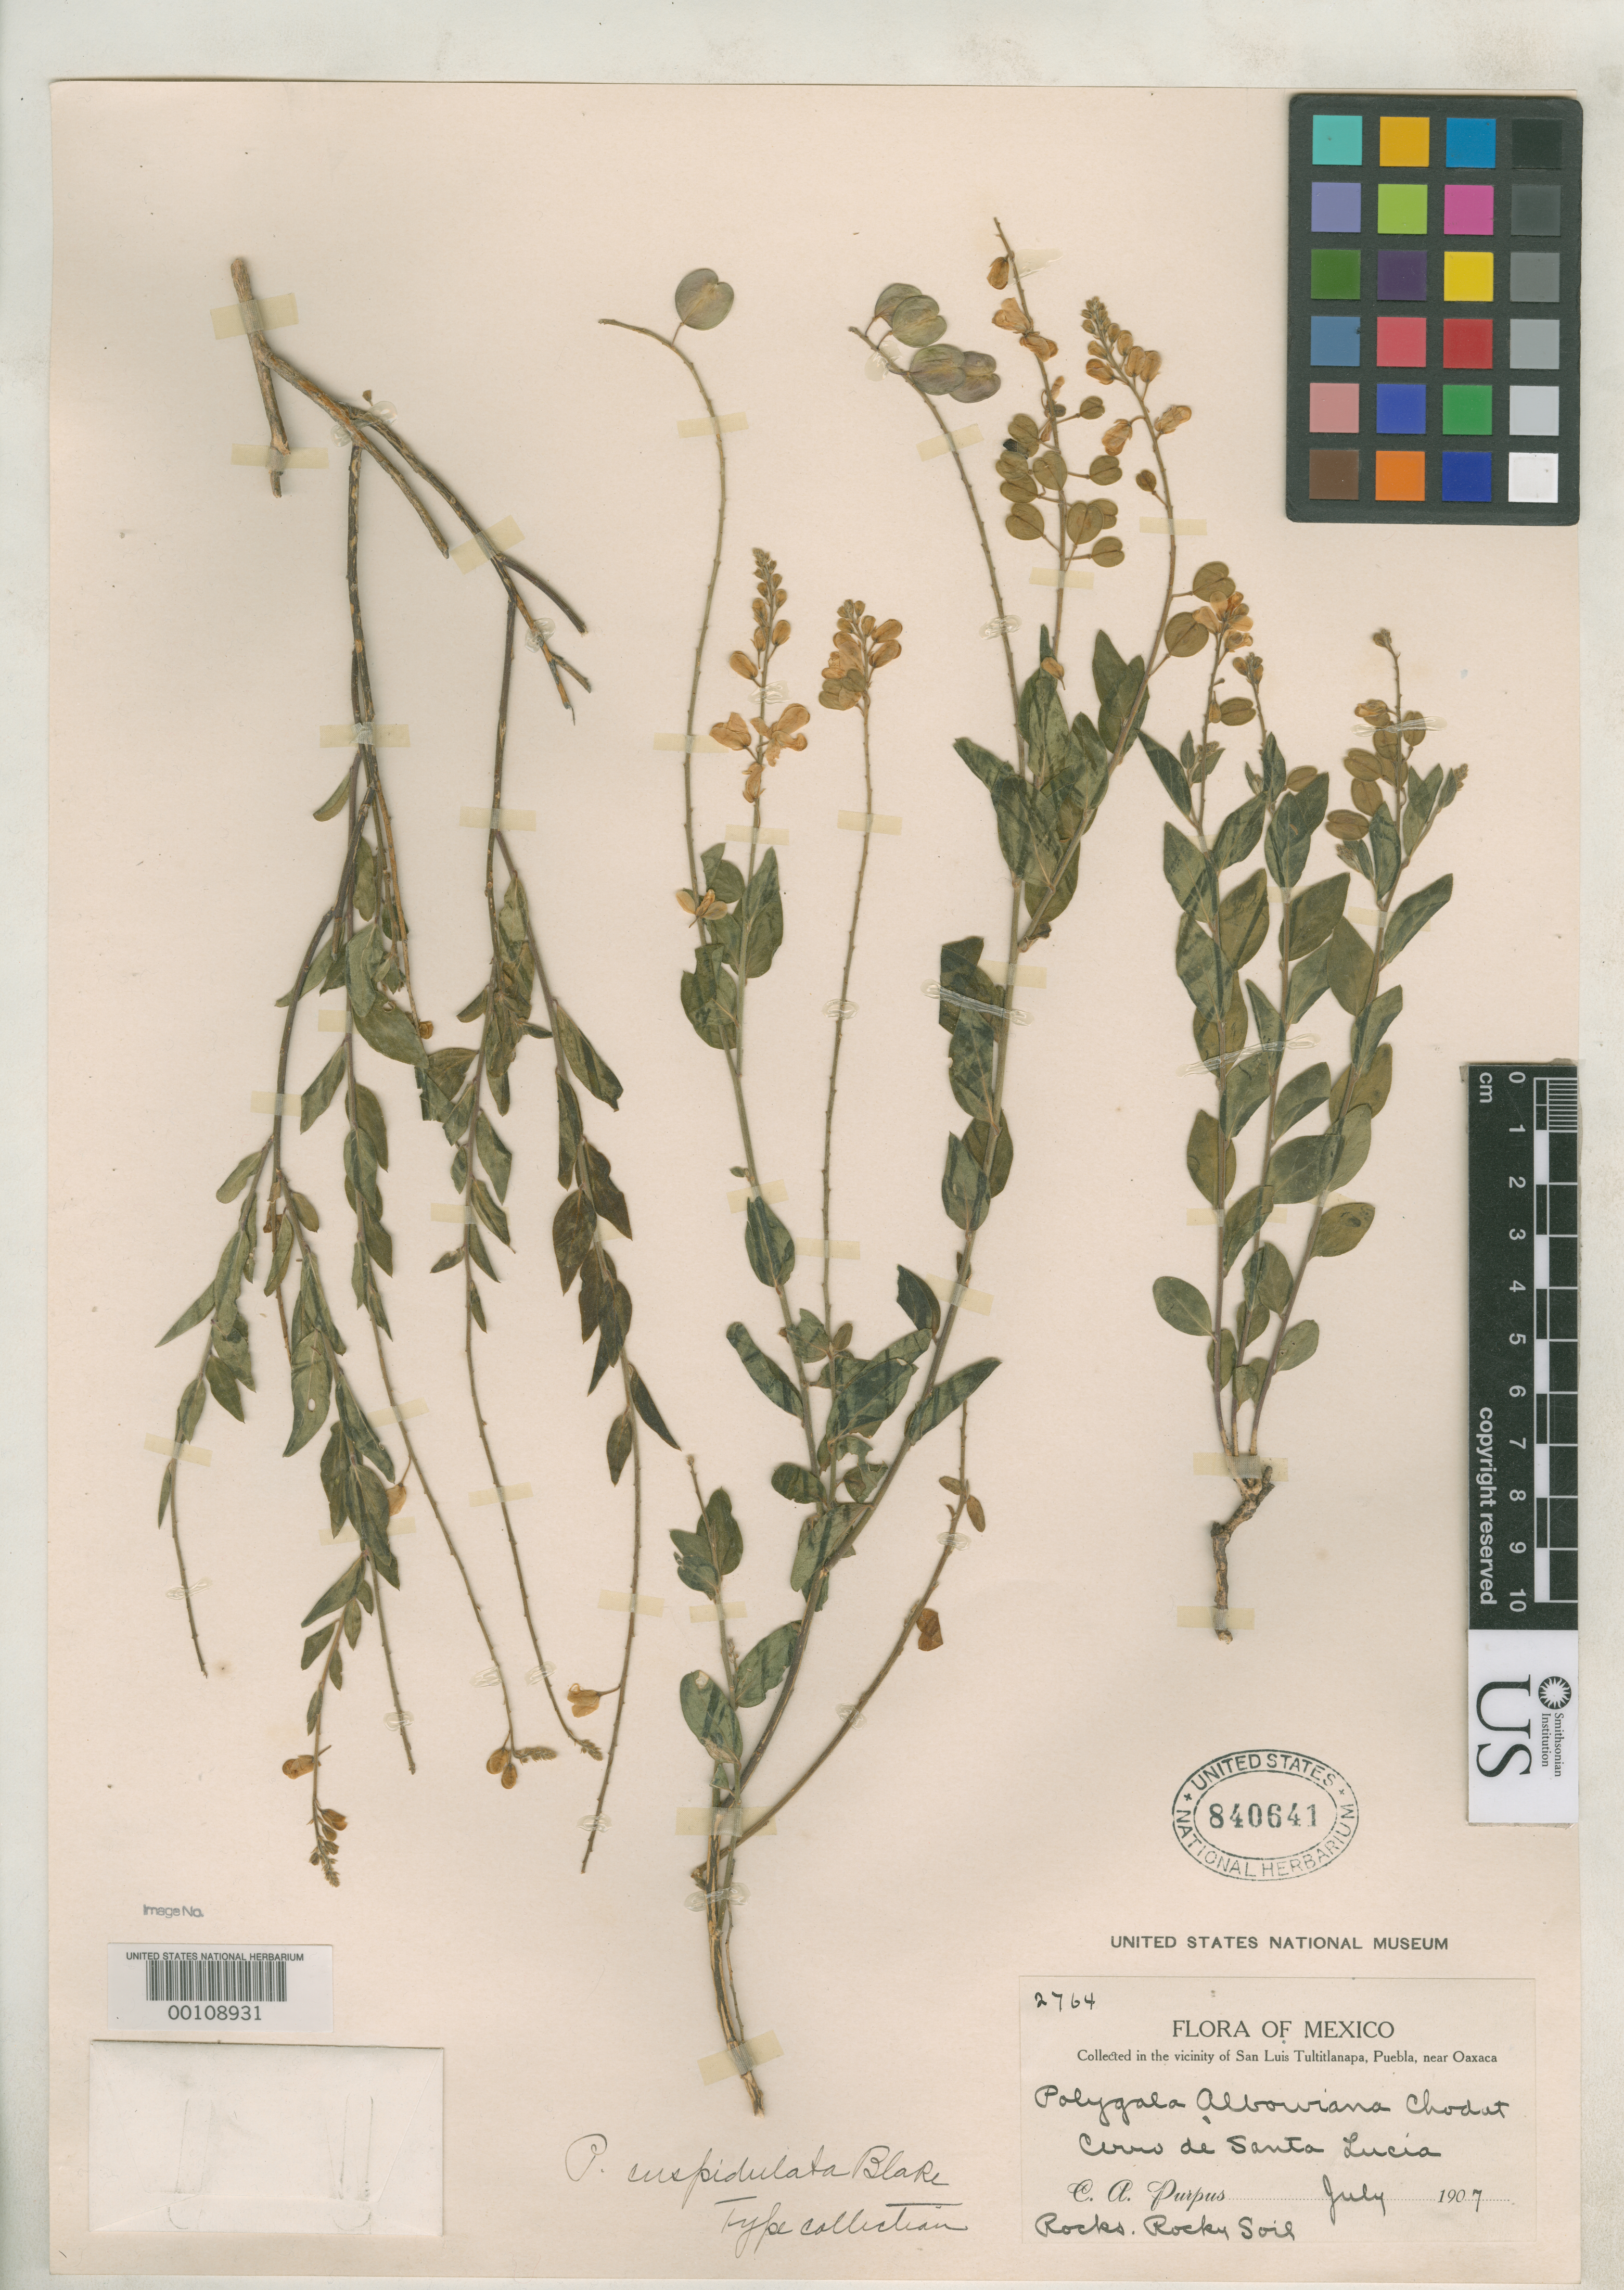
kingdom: Plantae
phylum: Tracheophyta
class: Magnoliopsida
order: Fabales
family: Polygalaceae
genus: Polygala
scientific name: Polygala cuspidulata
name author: S.F. Blake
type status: Type Collection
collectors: C. A. Purpus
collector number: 2764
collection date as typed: Jul 1907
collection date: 1907-07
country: Mexico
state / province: Puebla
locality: Cerro de Santa Lucia, near San Luis Tultitlanapa.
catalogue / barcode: US 840641